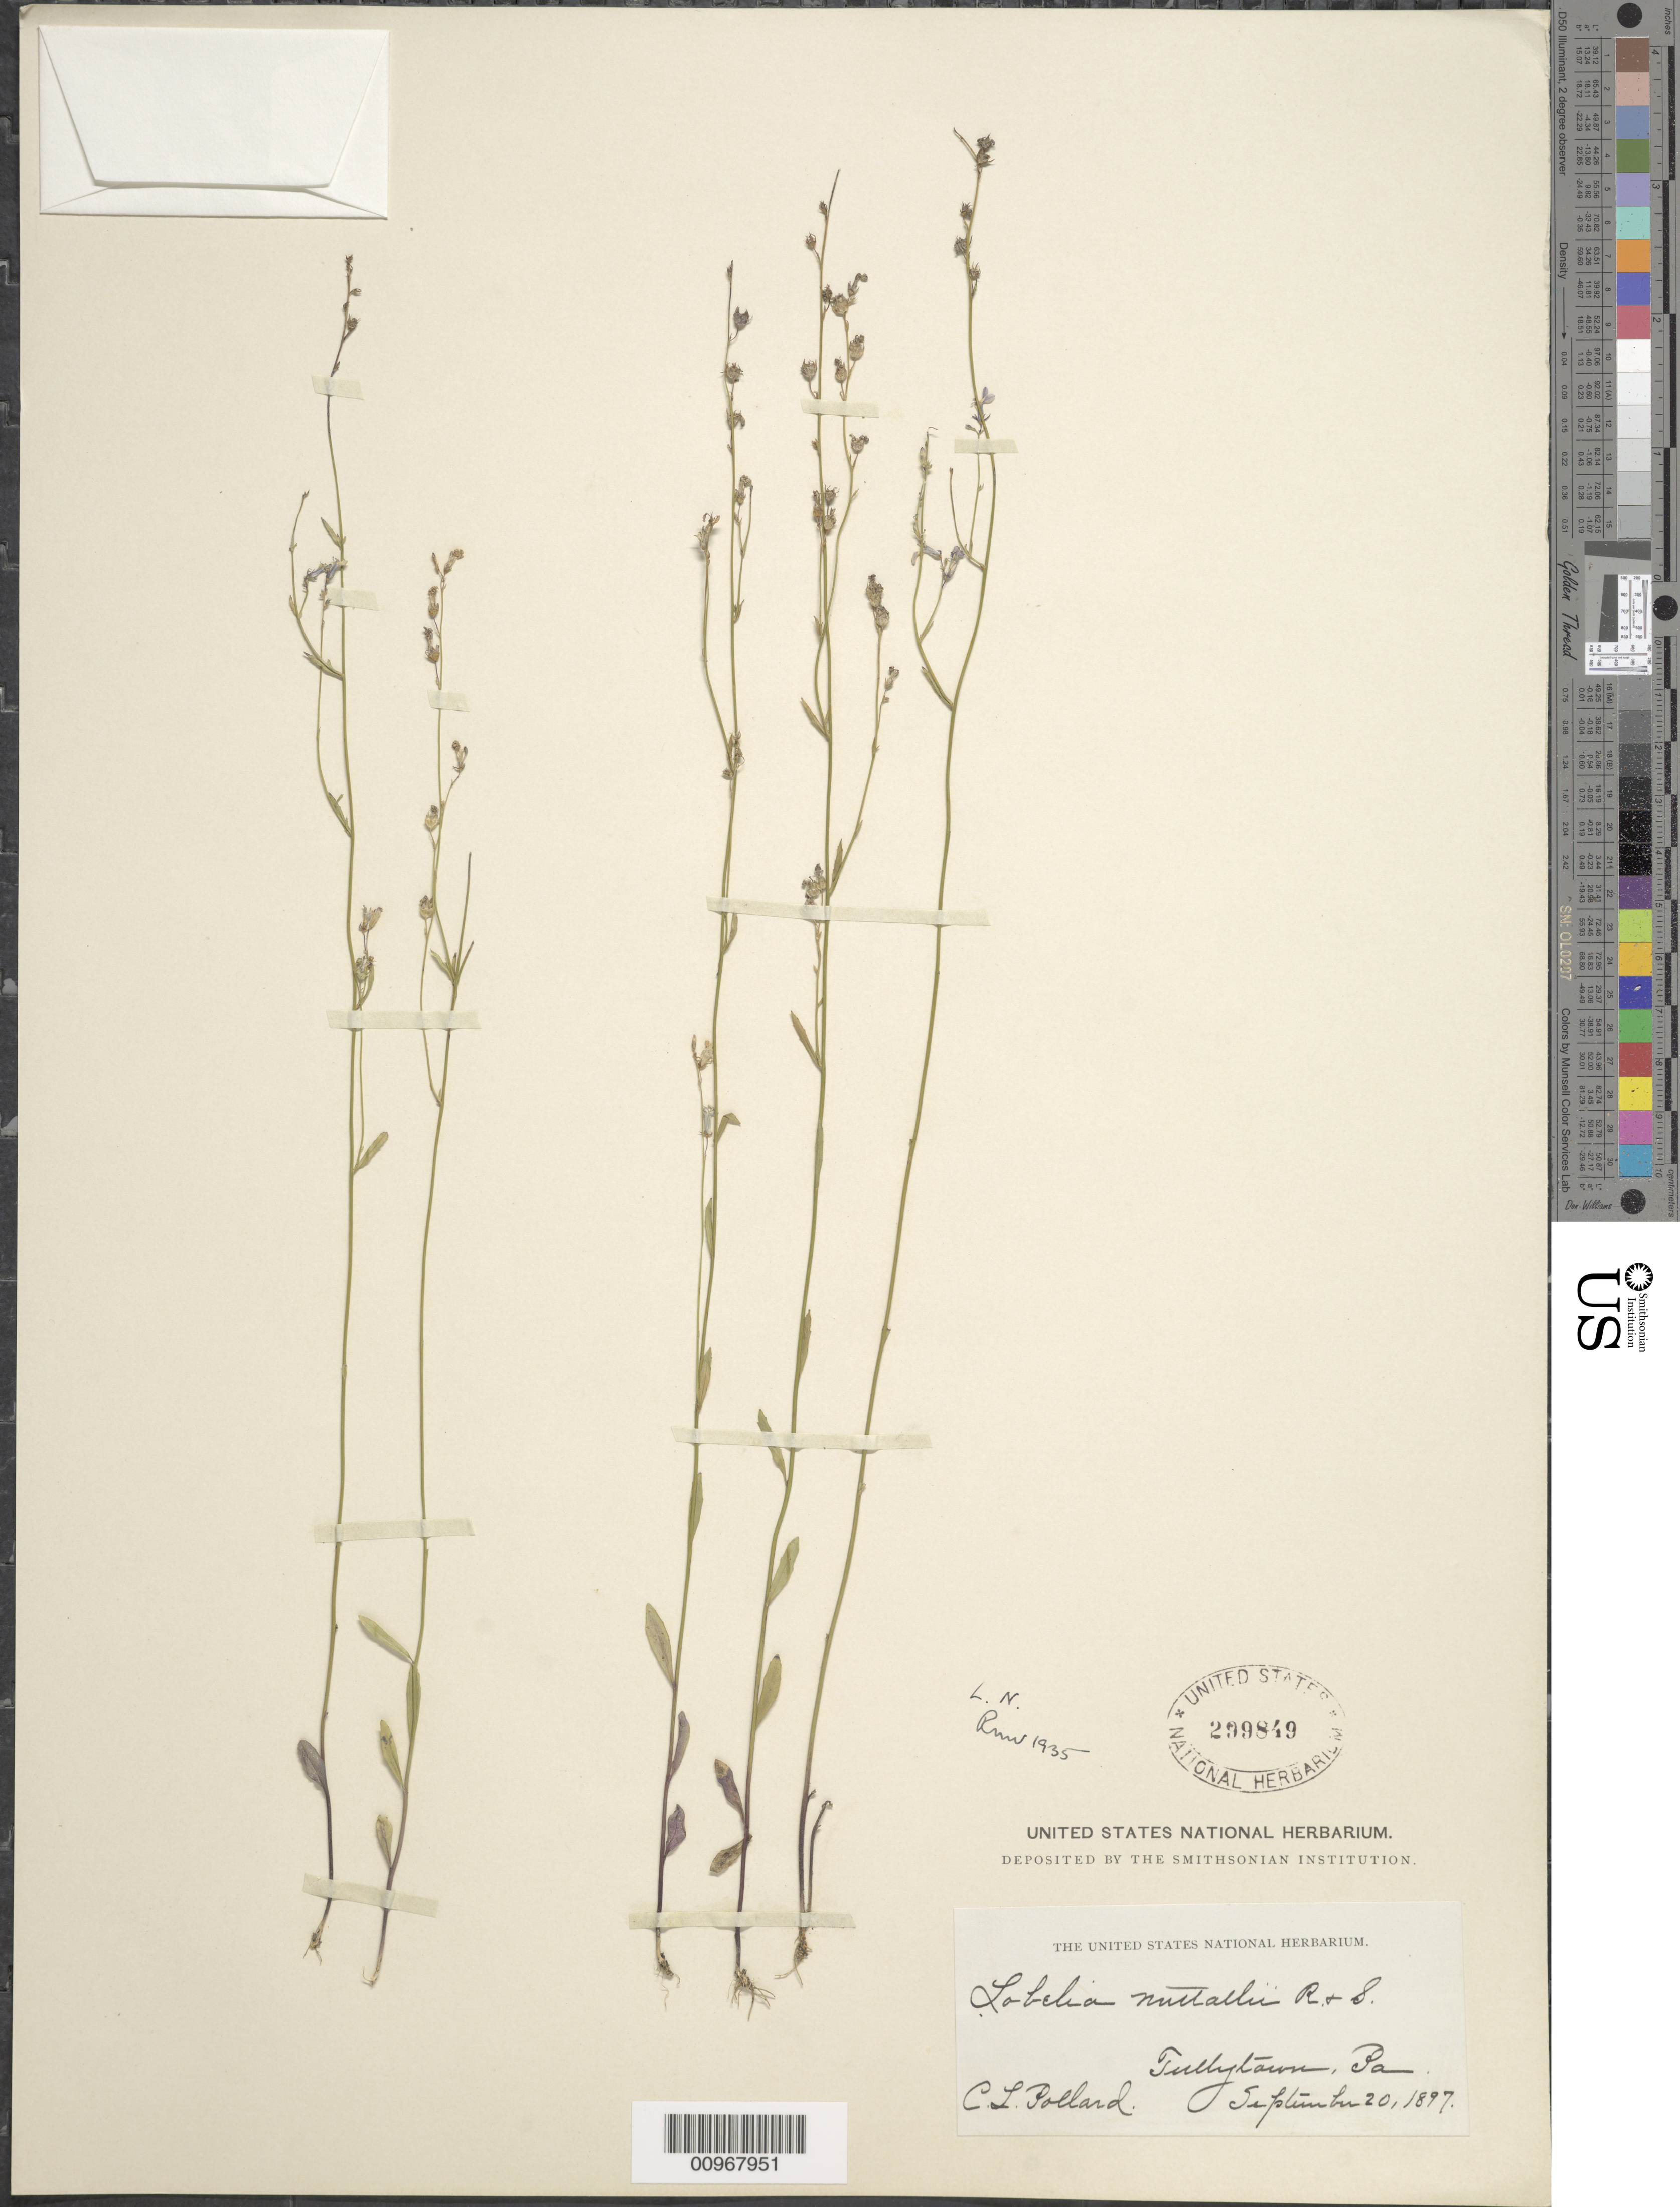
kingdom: Plantae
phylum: Tracheophyta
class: Magnoliopsida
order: Asterales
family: Campanulaceae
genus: Lobelia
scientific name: Lobelia nuttallii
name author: Schult.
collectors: C. L. Pollard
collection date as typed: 20 Sep 1897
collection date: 1897-09-20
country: United States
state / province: Pennsylvania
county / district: Bucks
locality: Tullytown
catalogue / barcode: US 299849